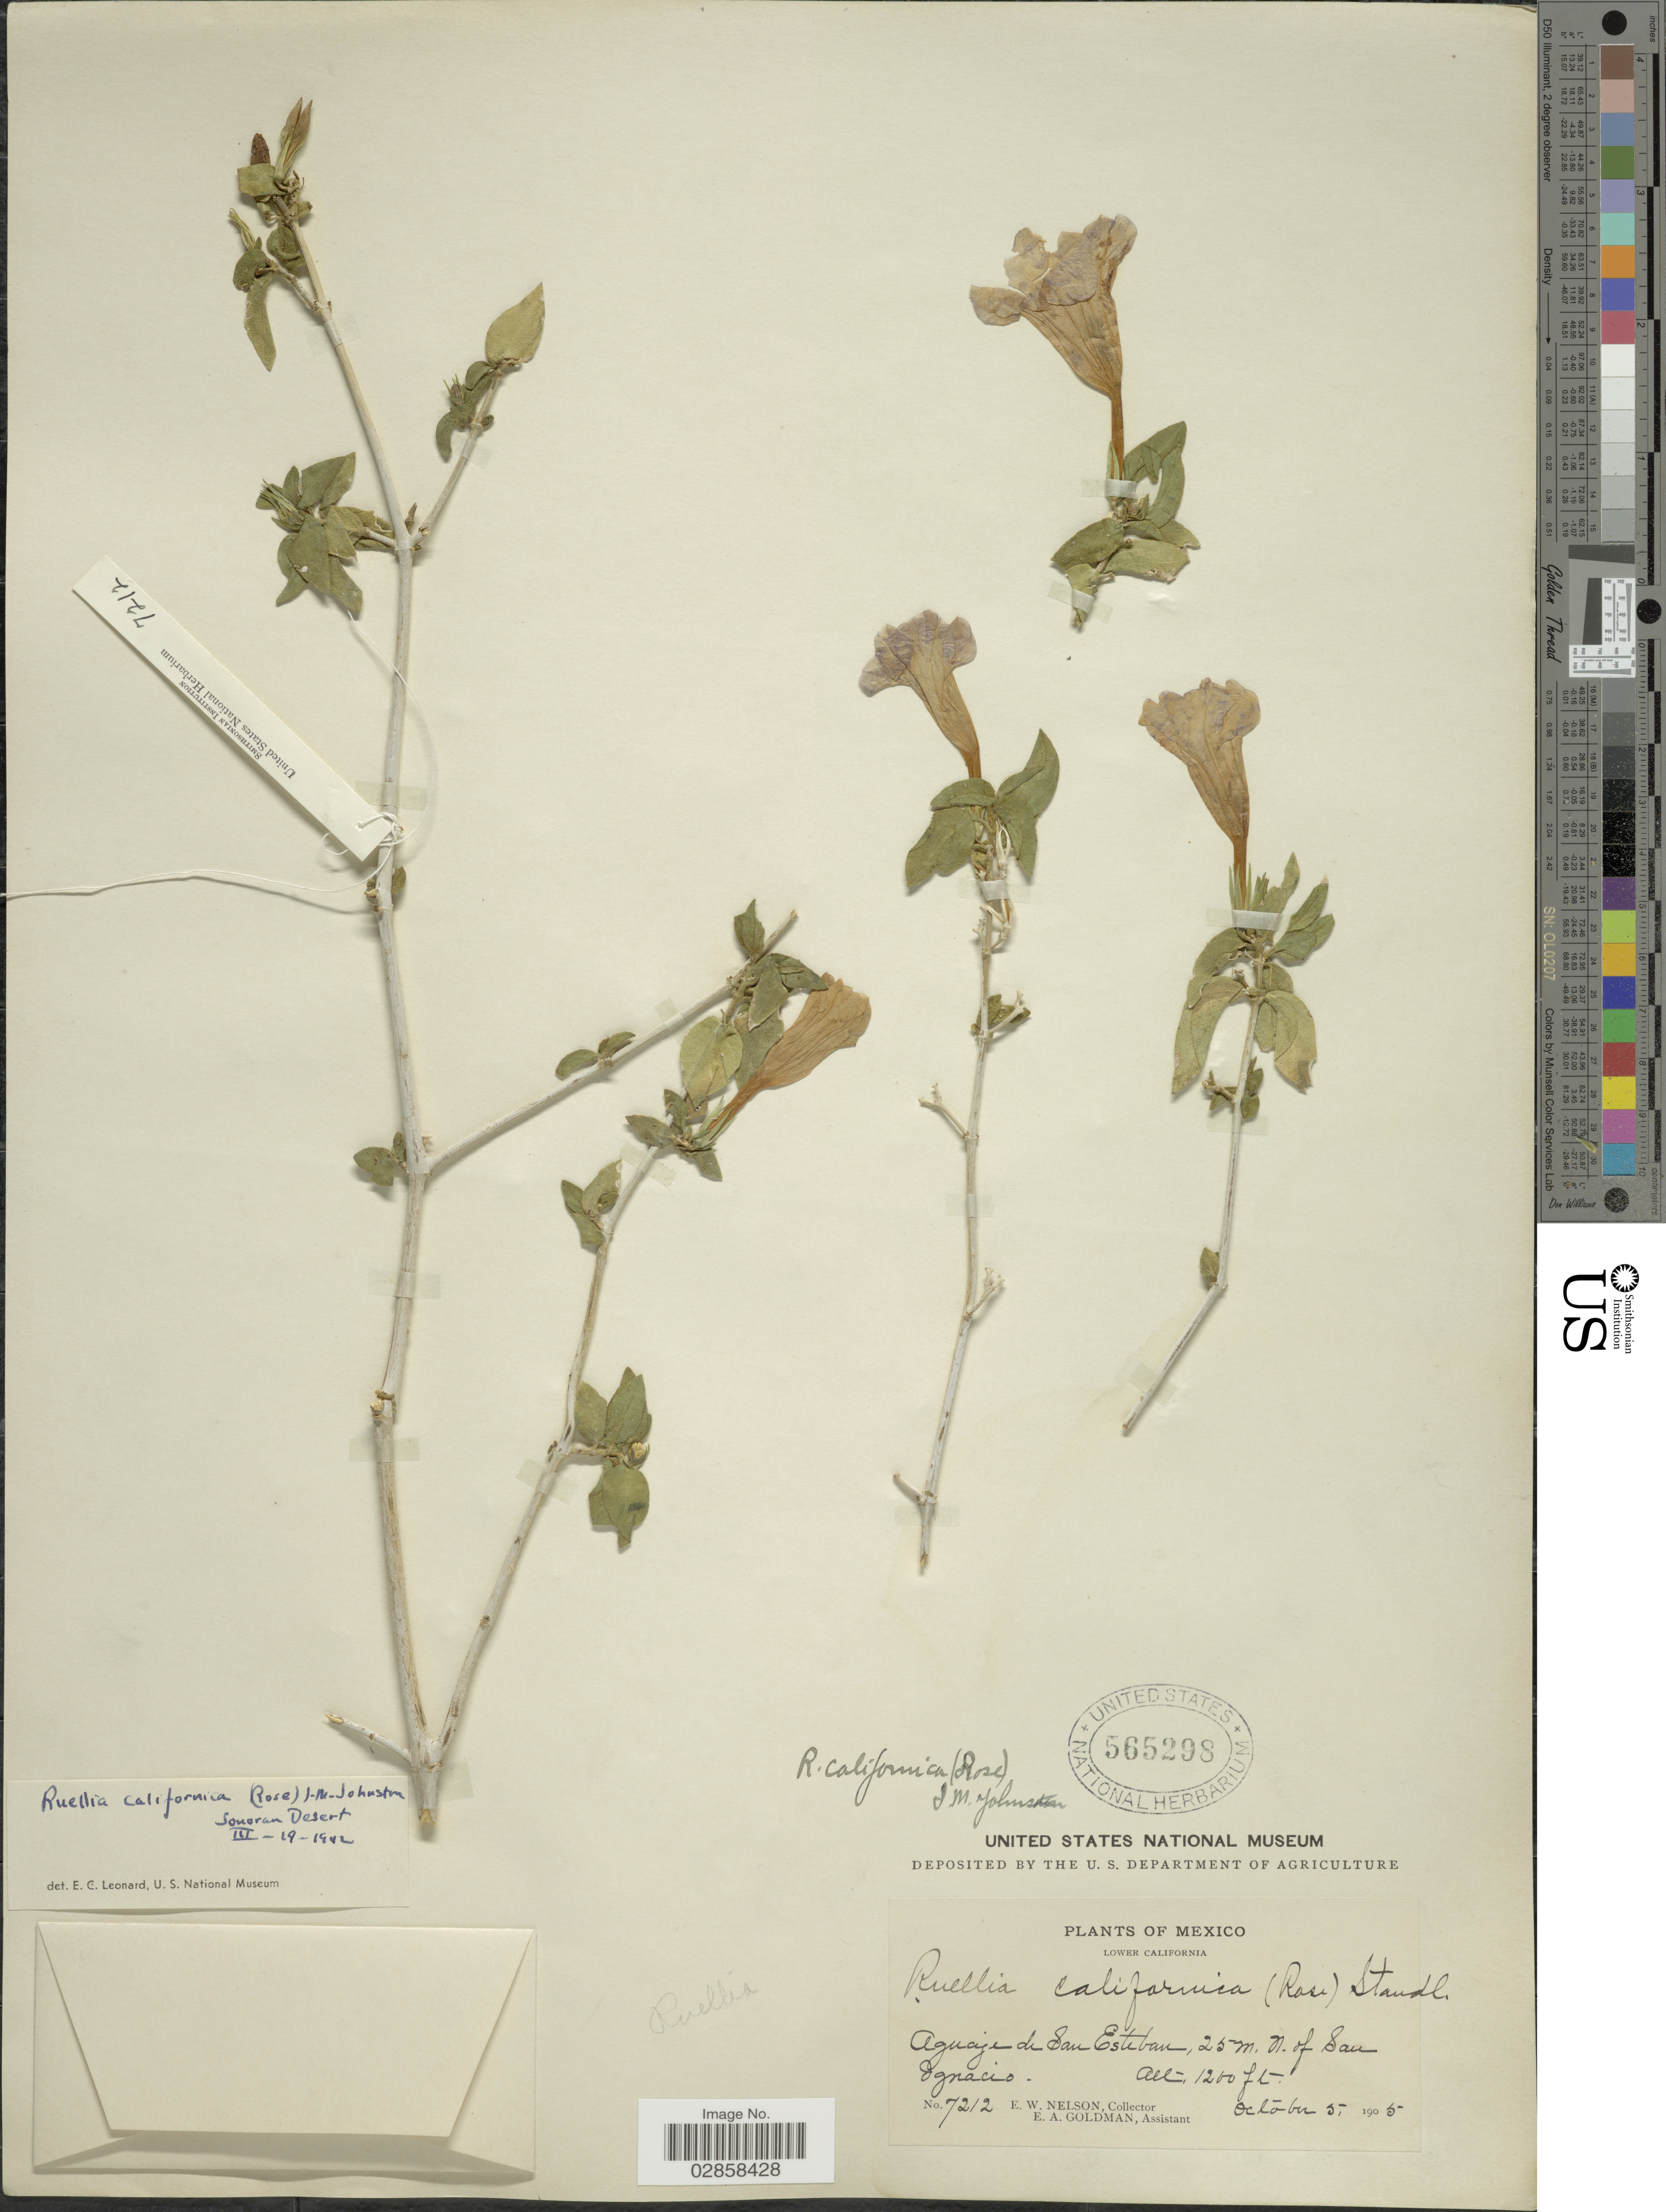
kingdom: Plantae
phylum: Tracheophyta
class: Magnoliopsida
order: Lamiales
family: Acanthaceae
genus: Ruellia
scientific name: Ruellia californica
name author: (Rose) I.M. Johnst.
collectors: E. W. Nelson & E. A. Goldman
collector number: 7212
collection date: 1905-10-05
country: Mexico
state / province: Baja California Sur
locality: Lower California. Aguaje de San Esteban, 25 m. N . of San Ignacio.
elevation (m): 366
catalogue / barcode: US 565298